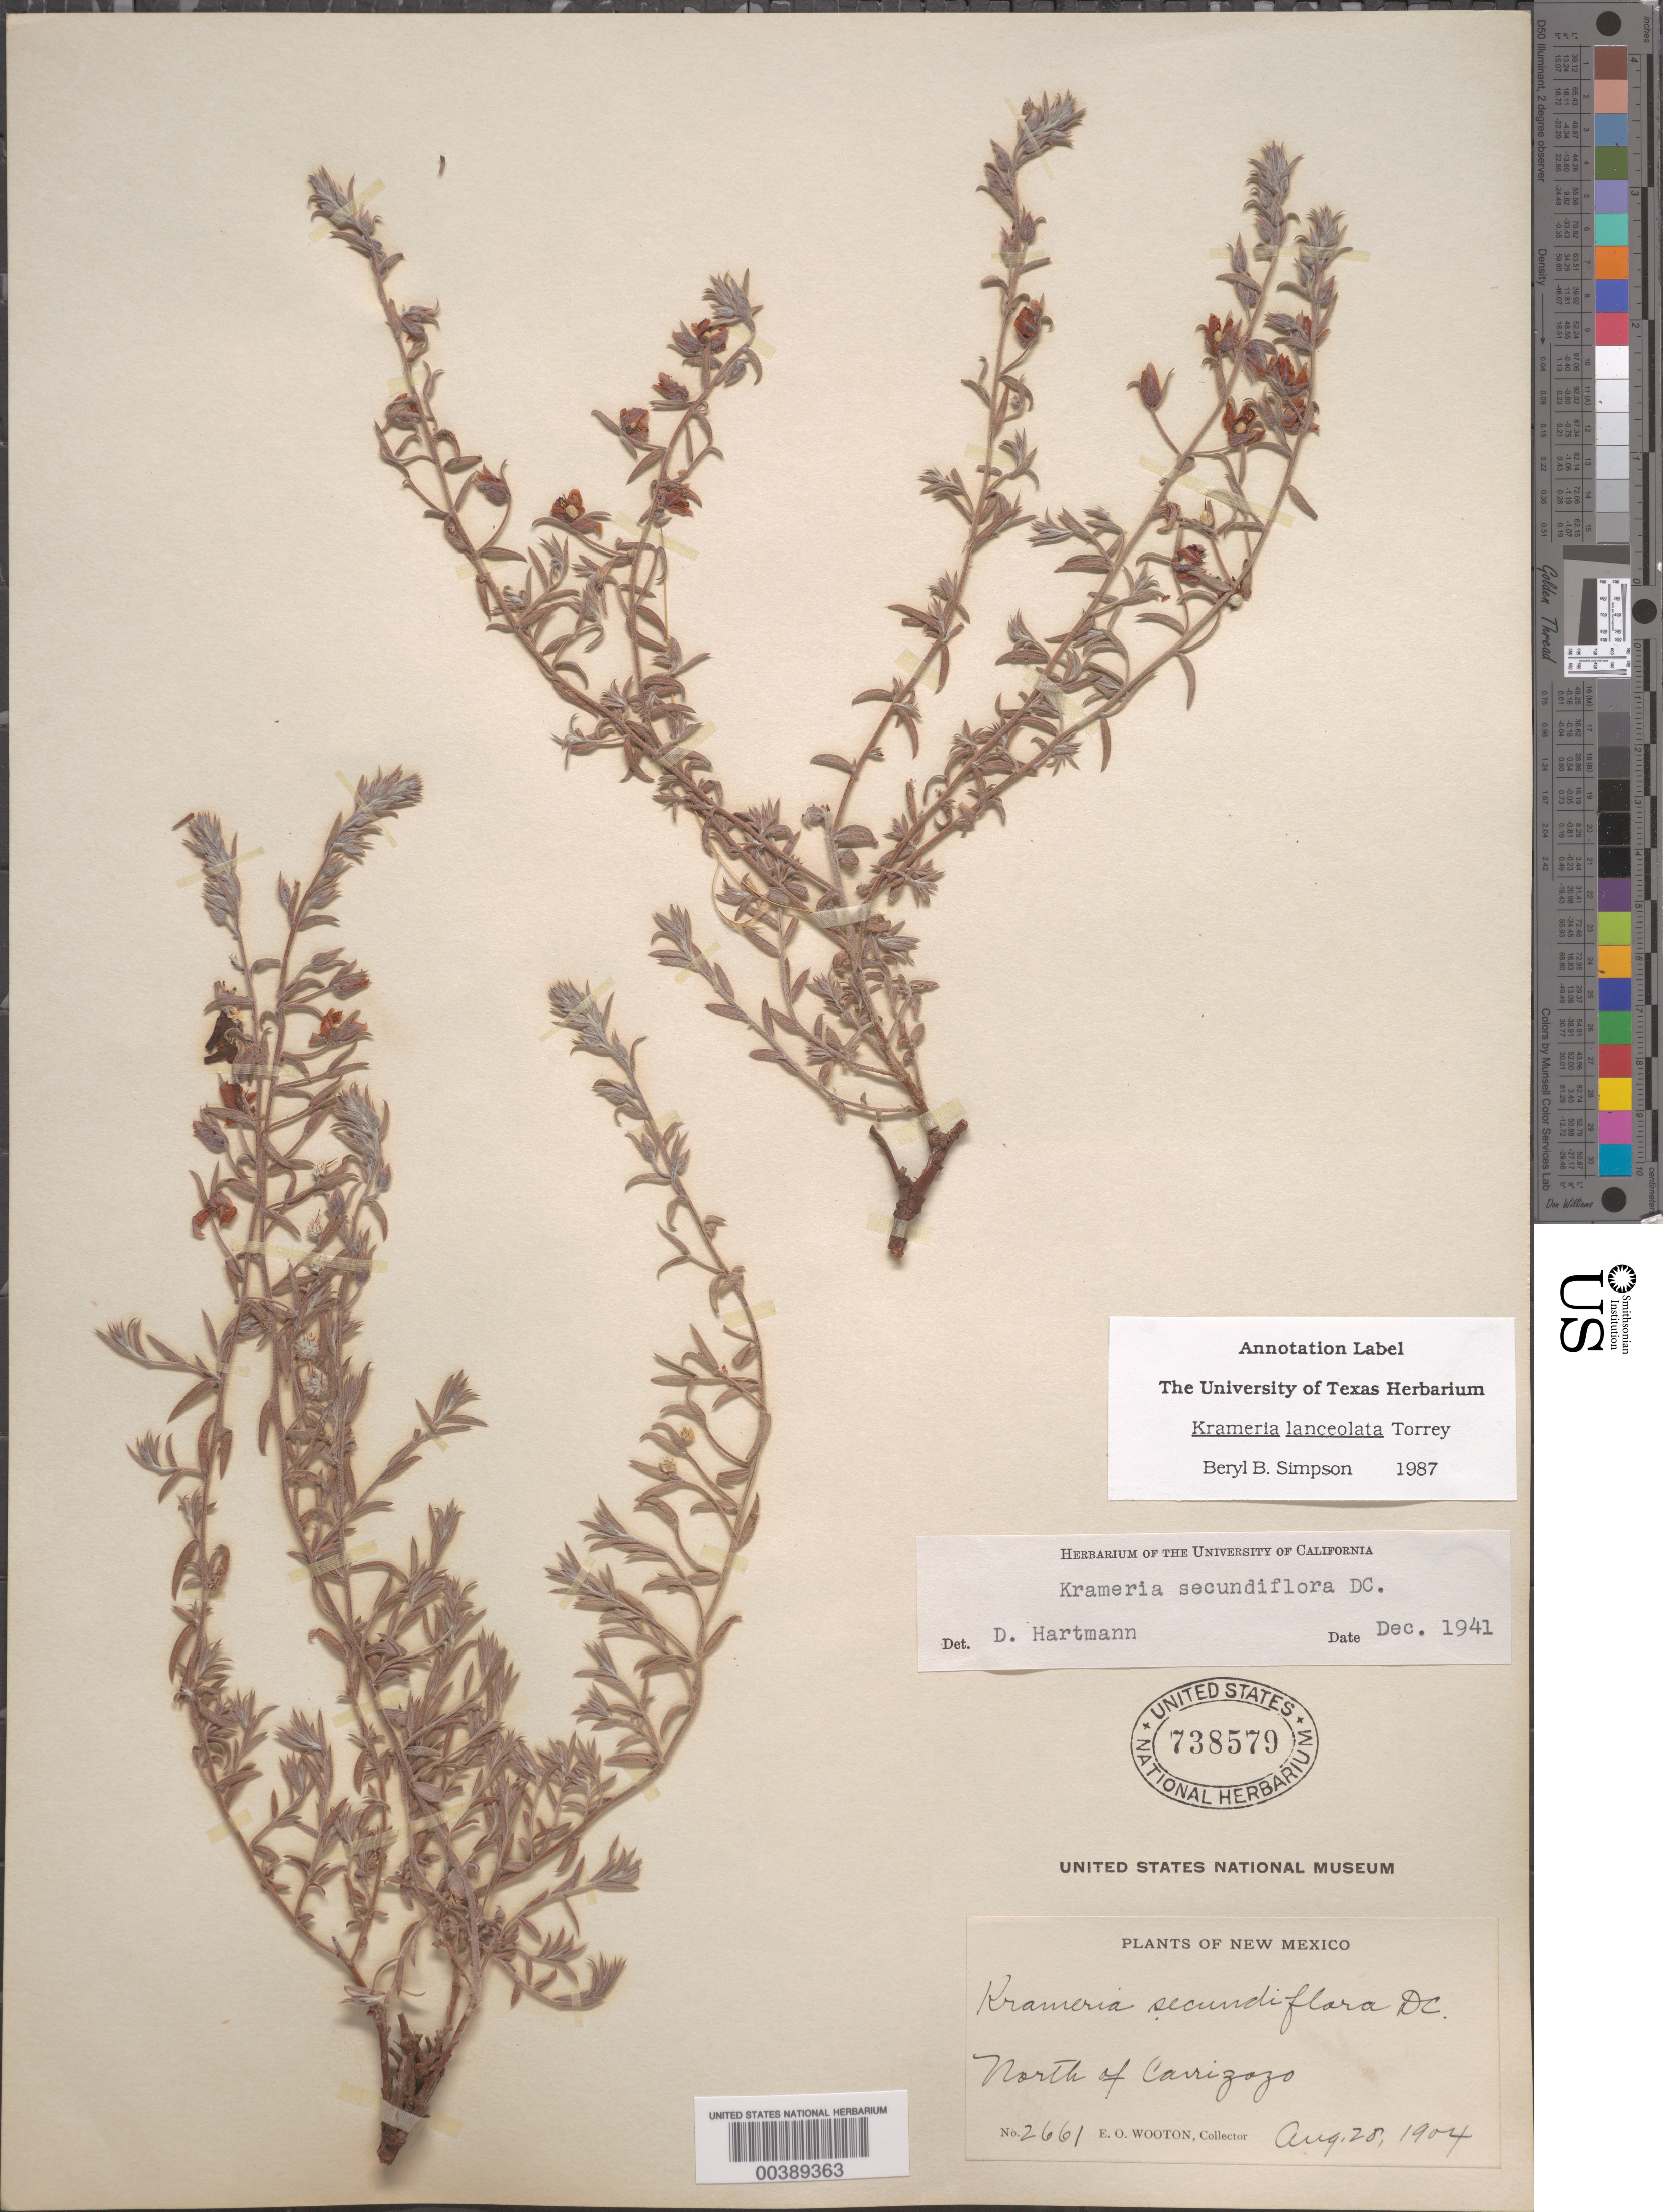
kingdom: Plantae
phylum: Tracheophyta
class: Magnoliopsida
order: Zygophyllales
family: Krameriaceae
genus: Krameria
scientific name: Krameria lanceolata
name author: Torr.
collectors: E. O. Wooton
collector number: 2661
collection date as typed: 28 Aug 1904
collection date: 1904-08-28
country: United States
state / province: New Mexico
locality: N of carrizozo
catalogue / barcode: US 738579